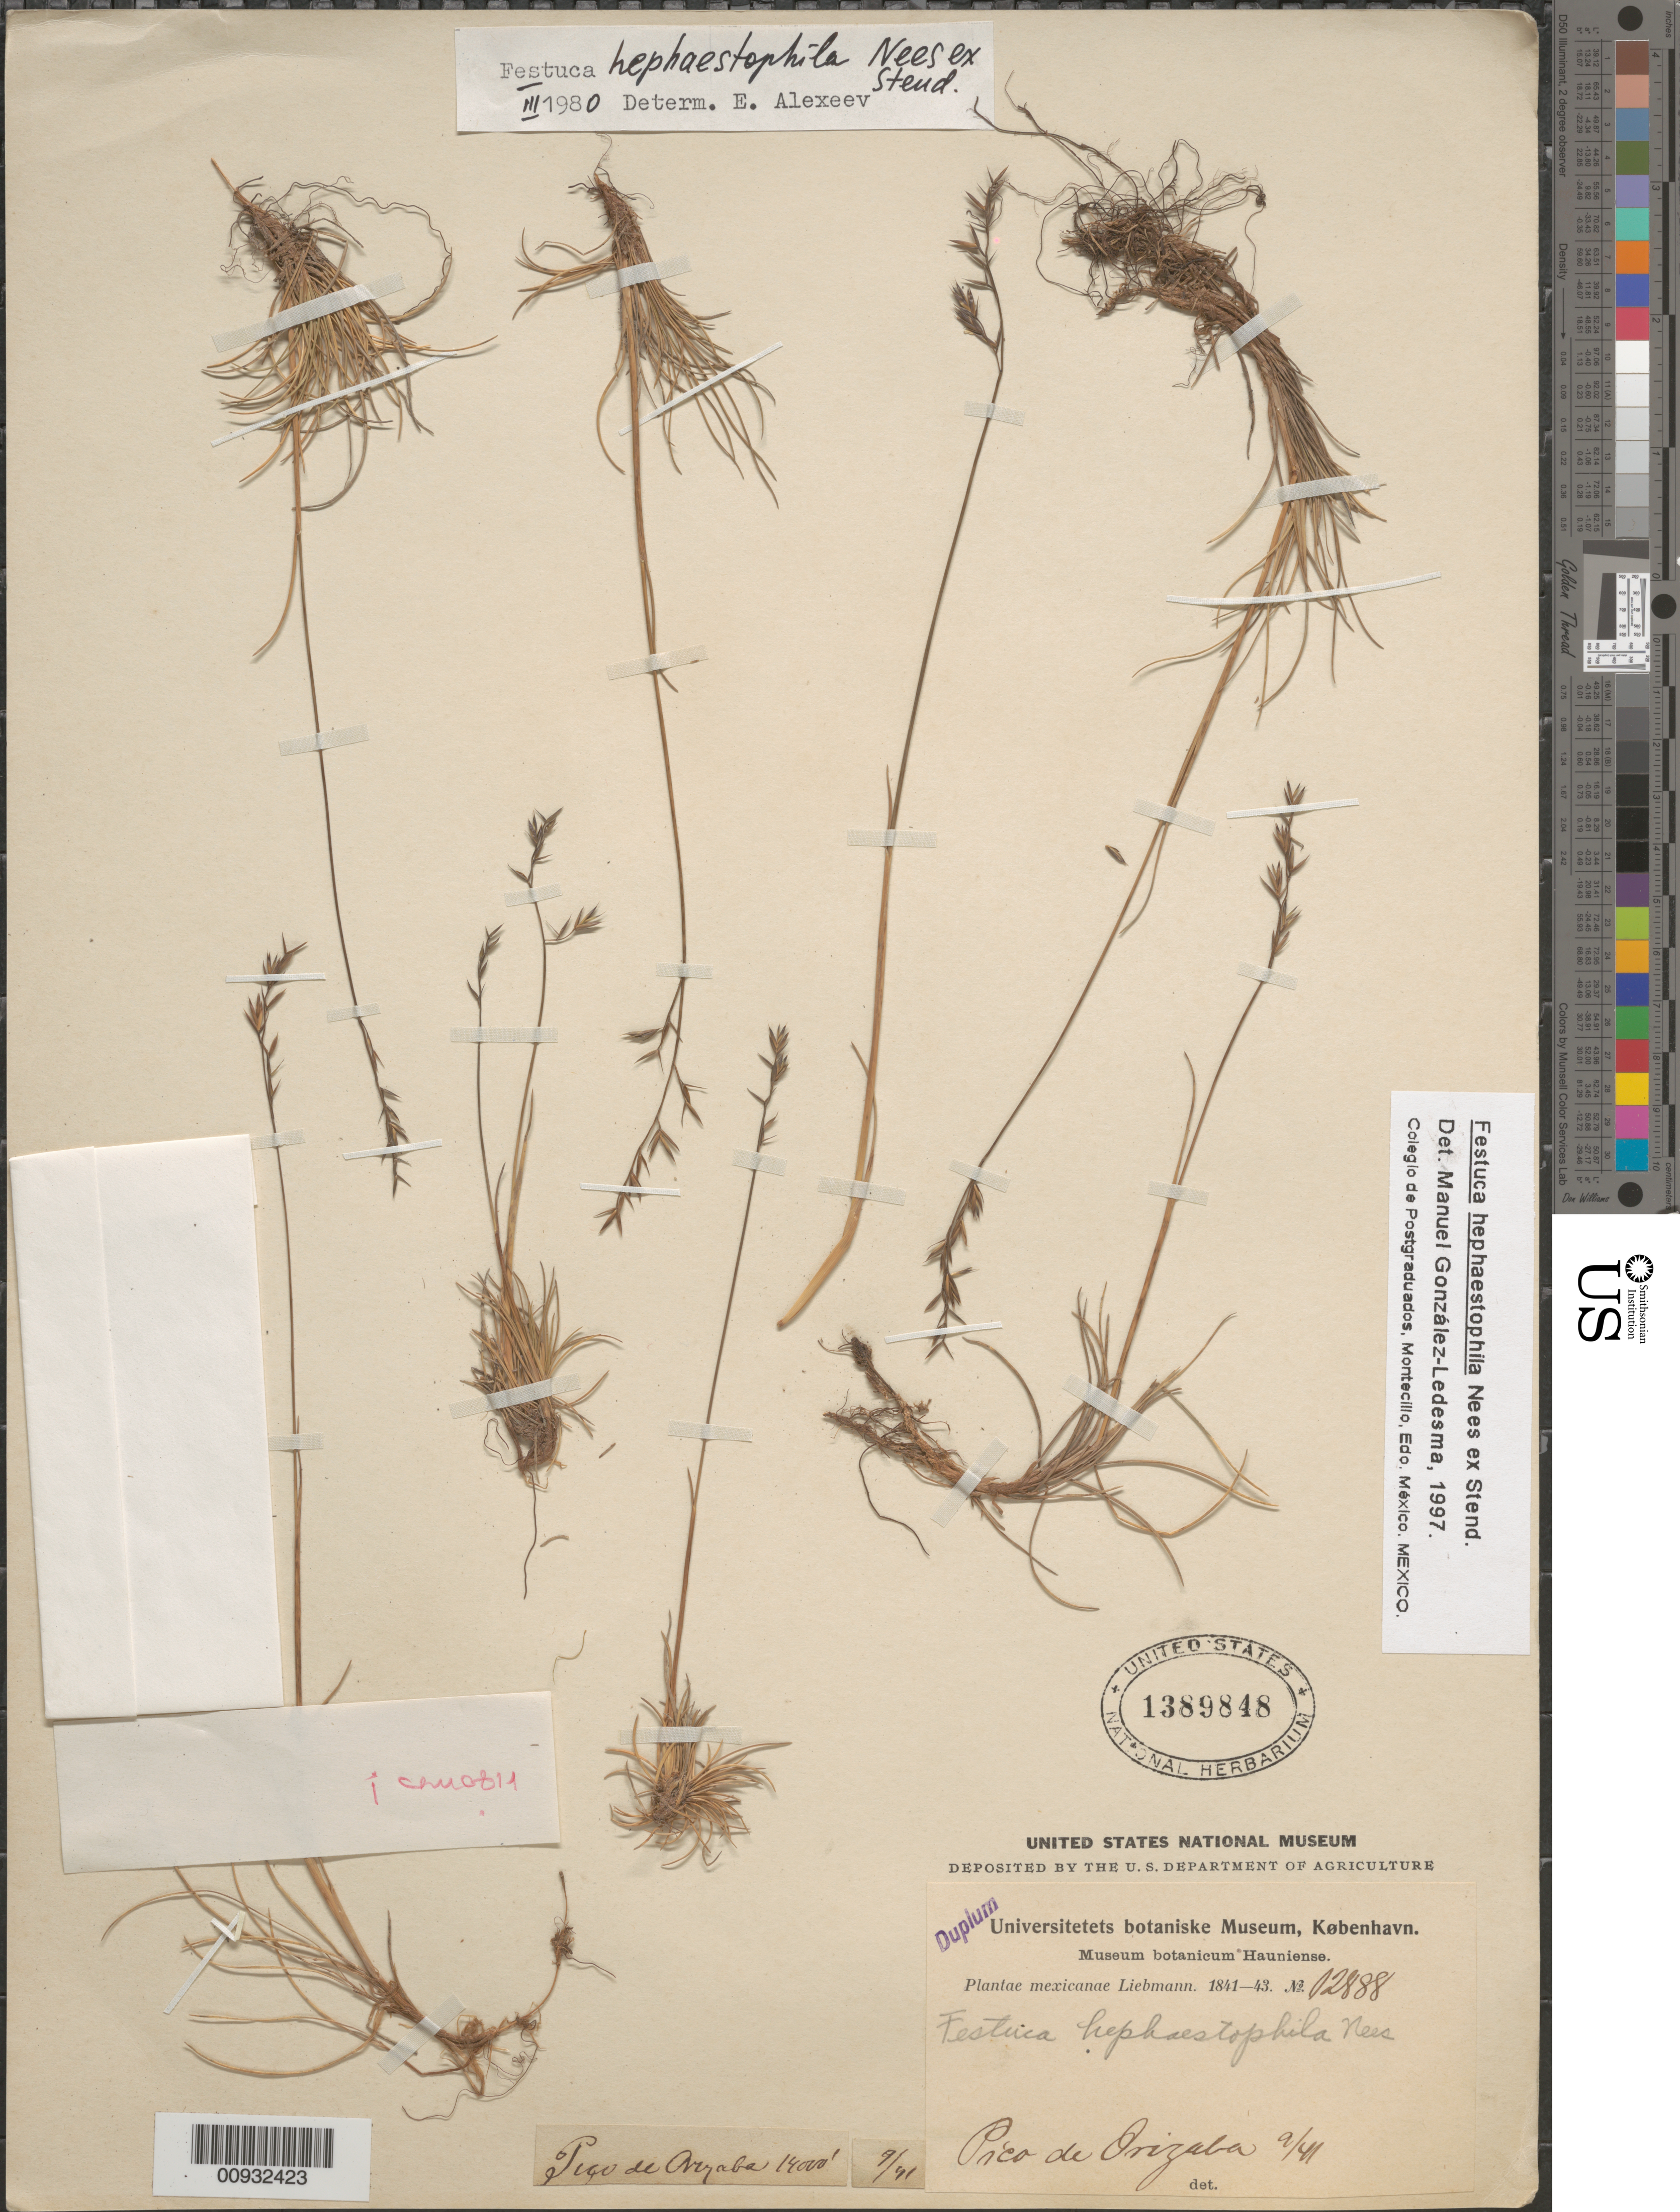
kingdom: Plantae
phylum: Tracheophyta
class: Liliopsida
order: Poales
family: Poaceae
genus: Festuca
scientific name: Festuca hephaestophila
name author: Nees ex Steud.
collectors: F. M. Liebmann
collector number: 2888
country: Mexico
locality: Pico de Orizaba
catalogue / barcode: US 1389848